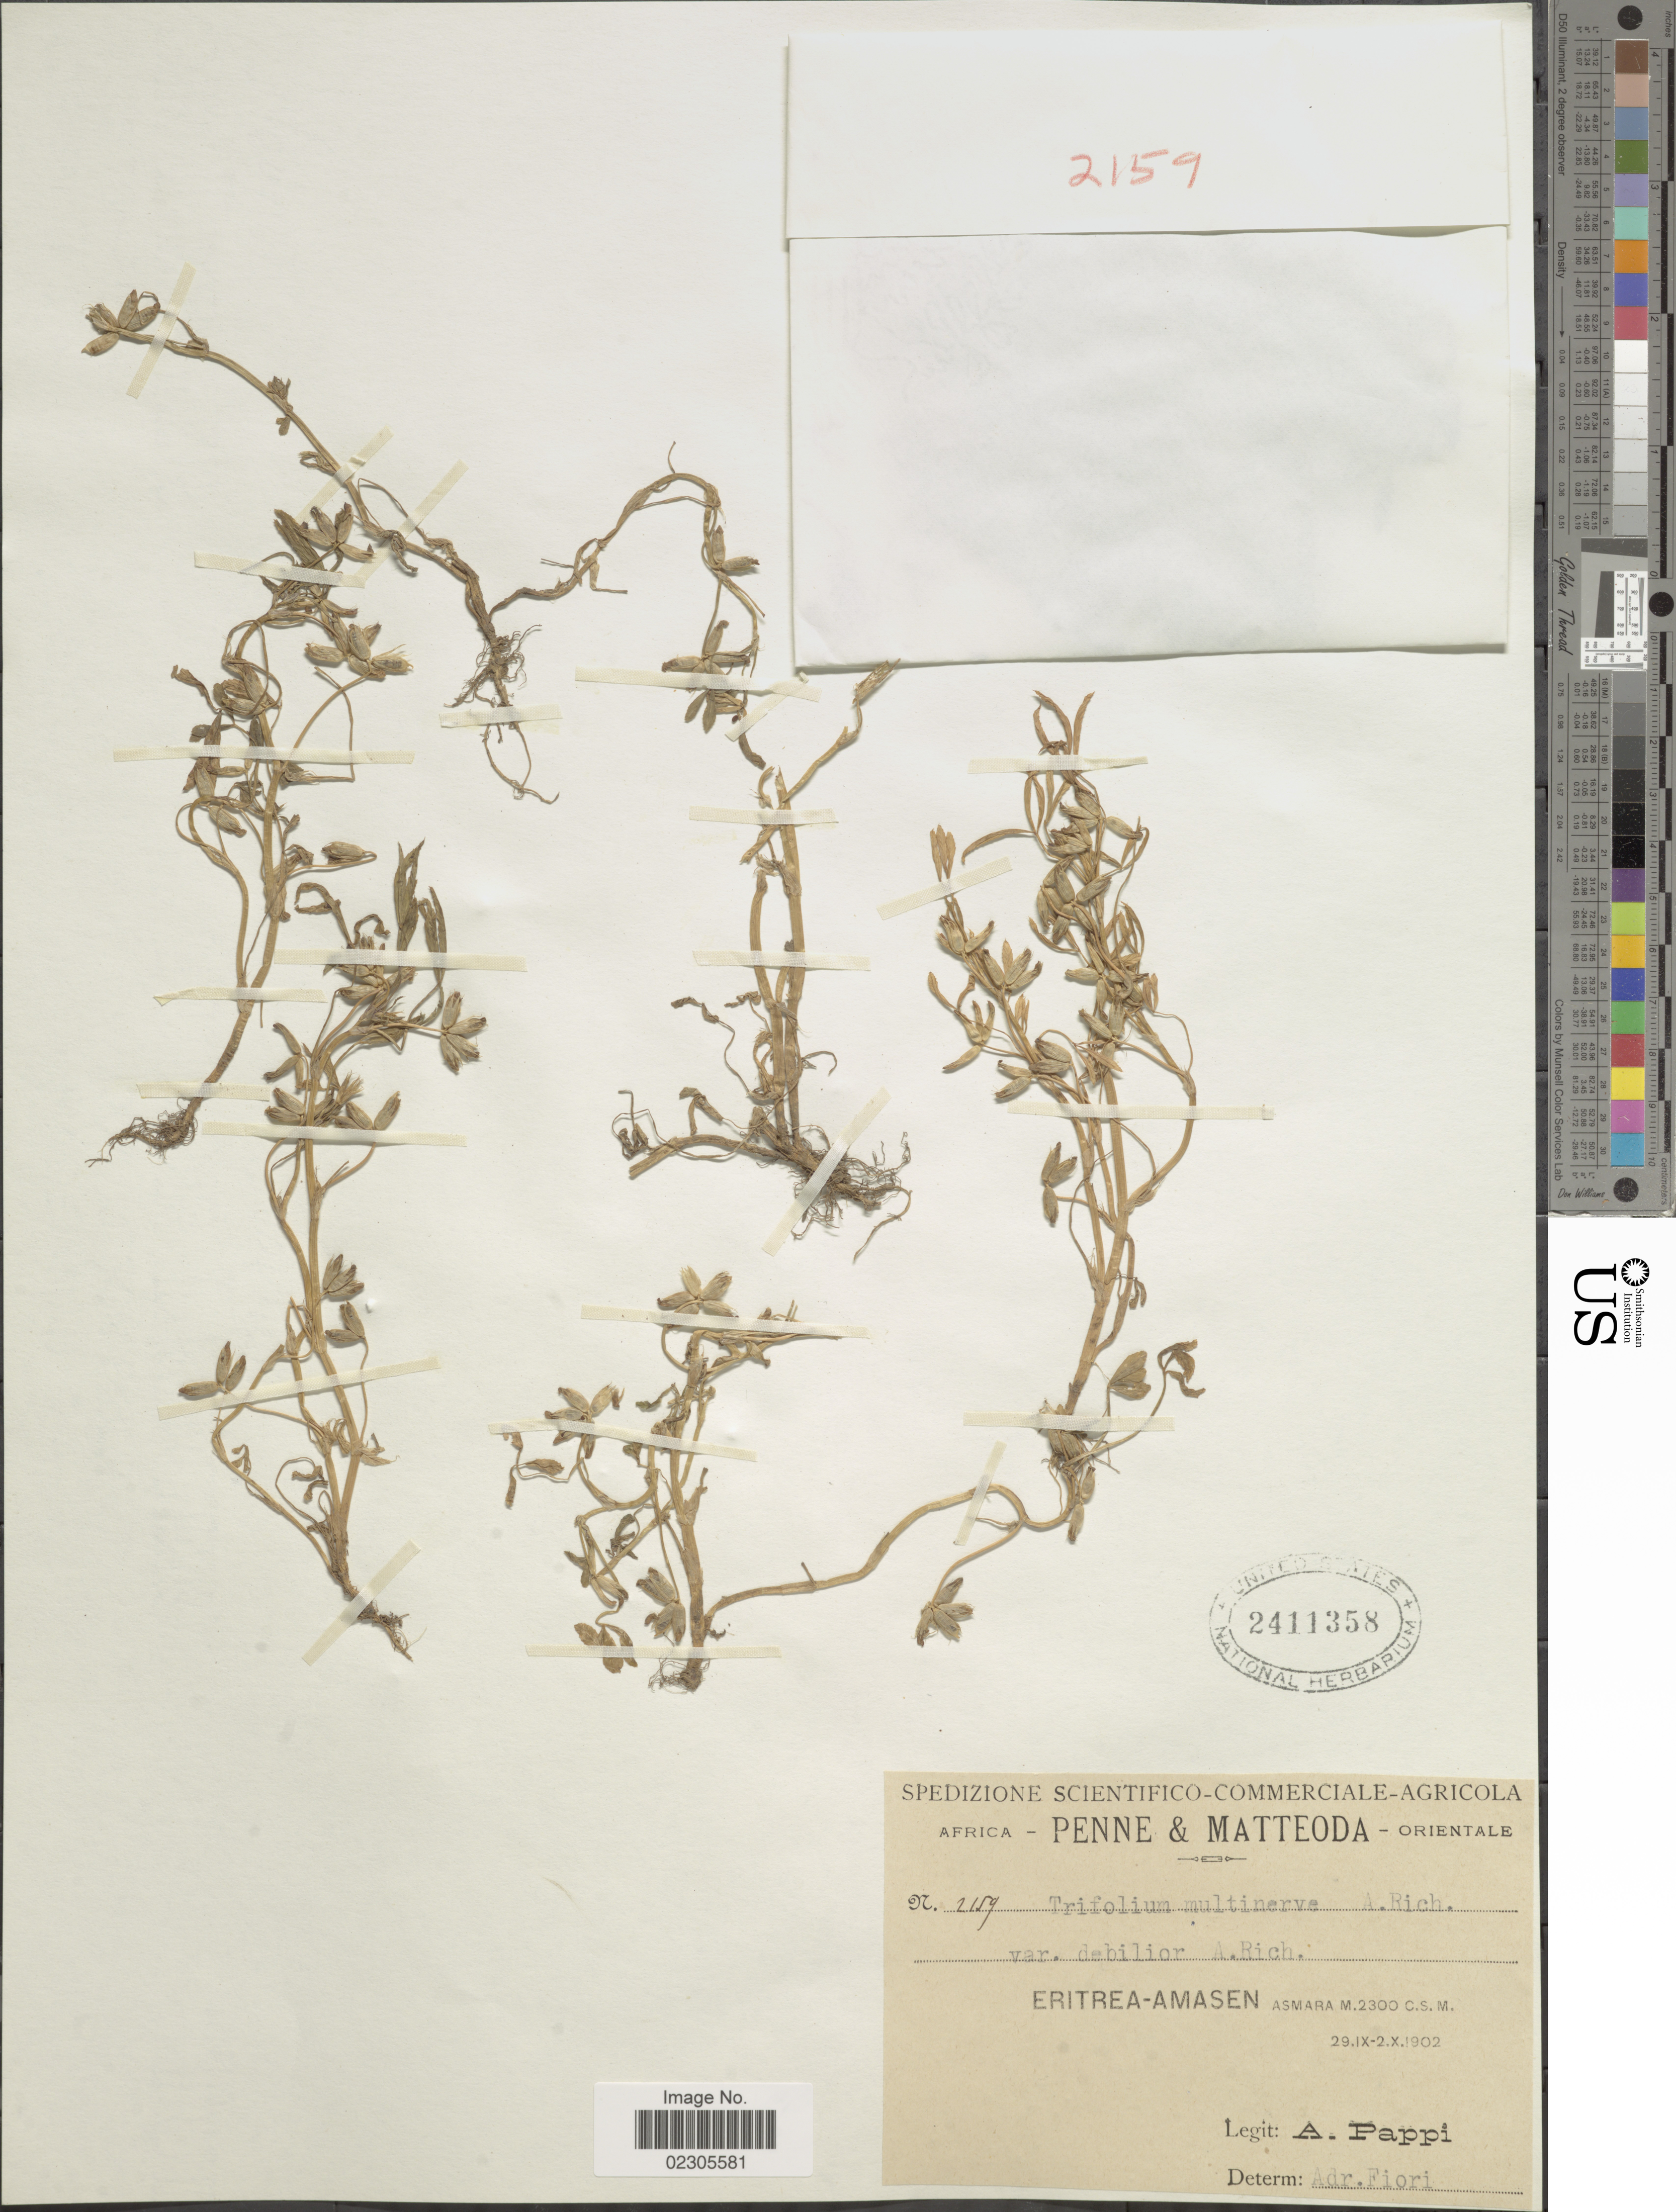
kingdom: Plantae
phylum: Tracheophyta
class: Magnoliopsida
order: Fabales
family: Fabaceae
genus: Trifolium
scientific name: Trifolium multinerve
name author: A. Rich.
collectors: A. Pappi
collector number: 2159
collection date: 1902-09-29/1902-10-02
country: Eritrea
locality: Eritrea-Amasen Asmara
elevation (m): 2300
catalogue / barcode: US 2411358